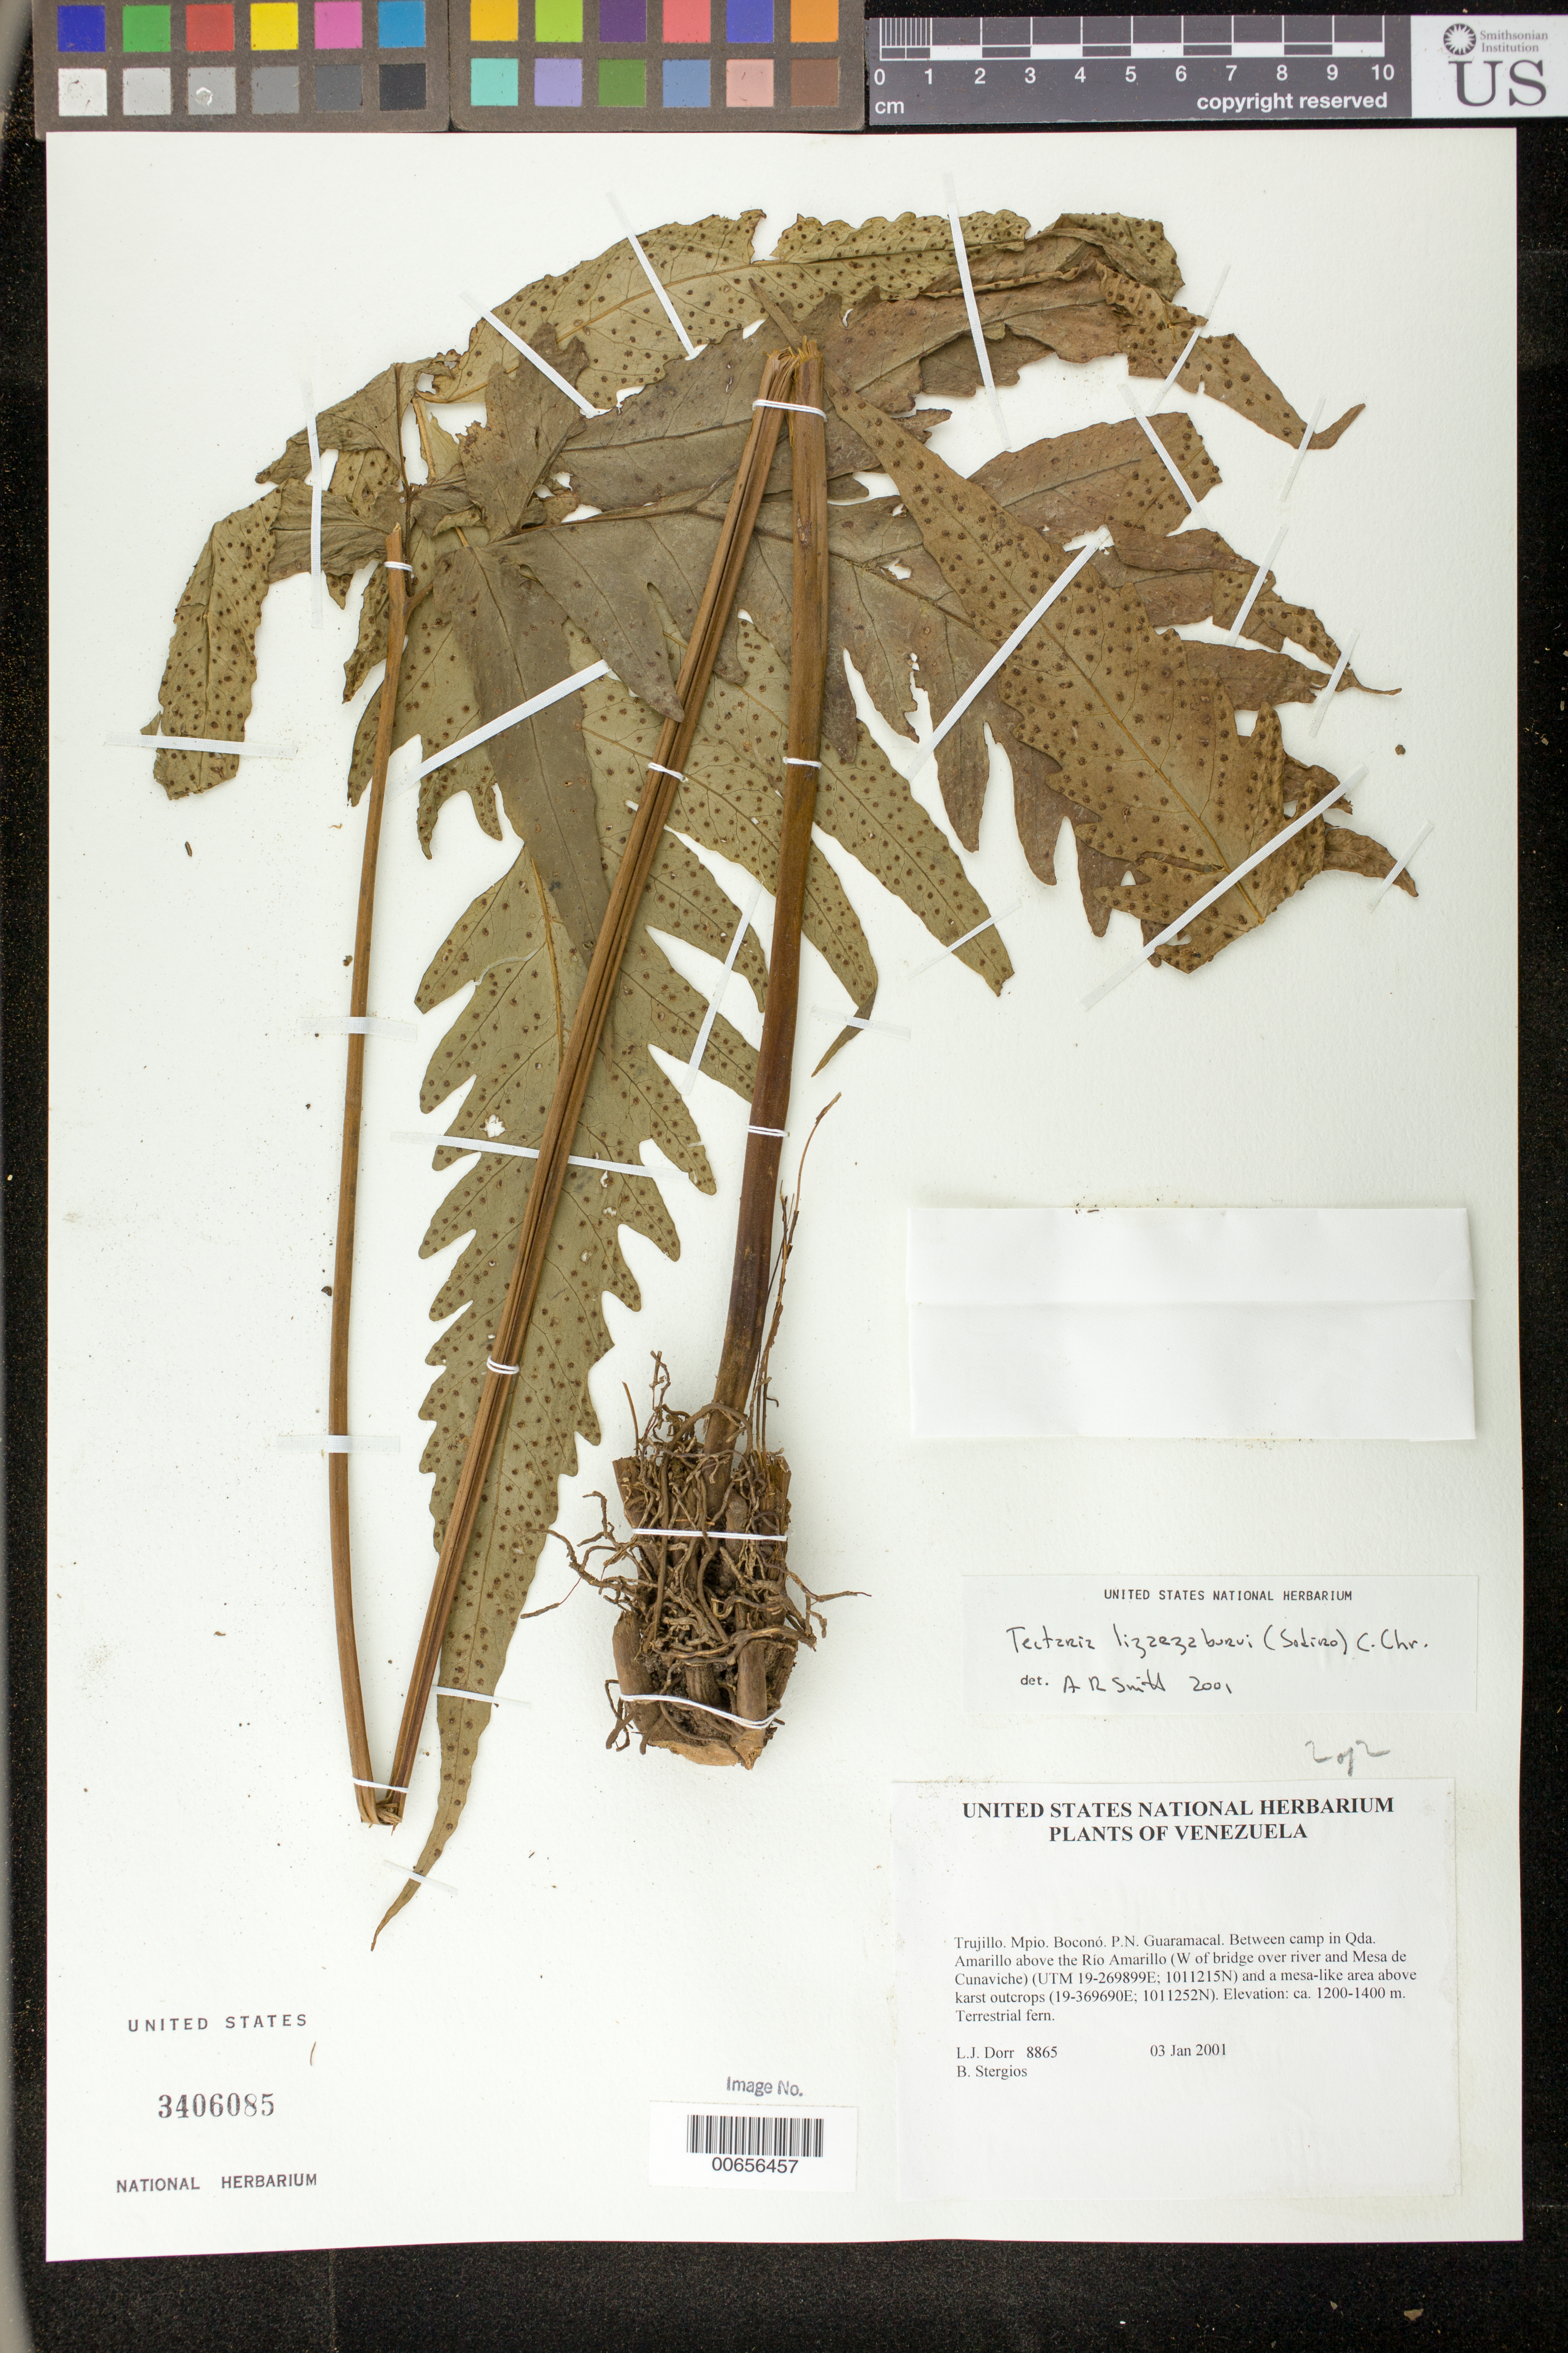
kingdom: Plantae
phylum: Tracheophyta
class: Polypodiopsida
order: Polypodiales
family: Tectariaceae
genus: Tectaria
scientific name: Tectaria lizarzaburui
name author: (Sodiro) C. Chr.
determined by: Smith, Alan R., (UC)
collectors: L. J. Dorr & B. G. Stergios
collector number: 8865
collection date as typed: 03 Jan 2001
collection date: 2001-01-03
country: Venezuela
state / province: Trujillo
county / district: Boconó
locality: Parque Nacional Guaramacal. Between camp in Qda Amarillo above Río Amarillo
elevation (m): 1200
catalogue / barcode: US 3406085